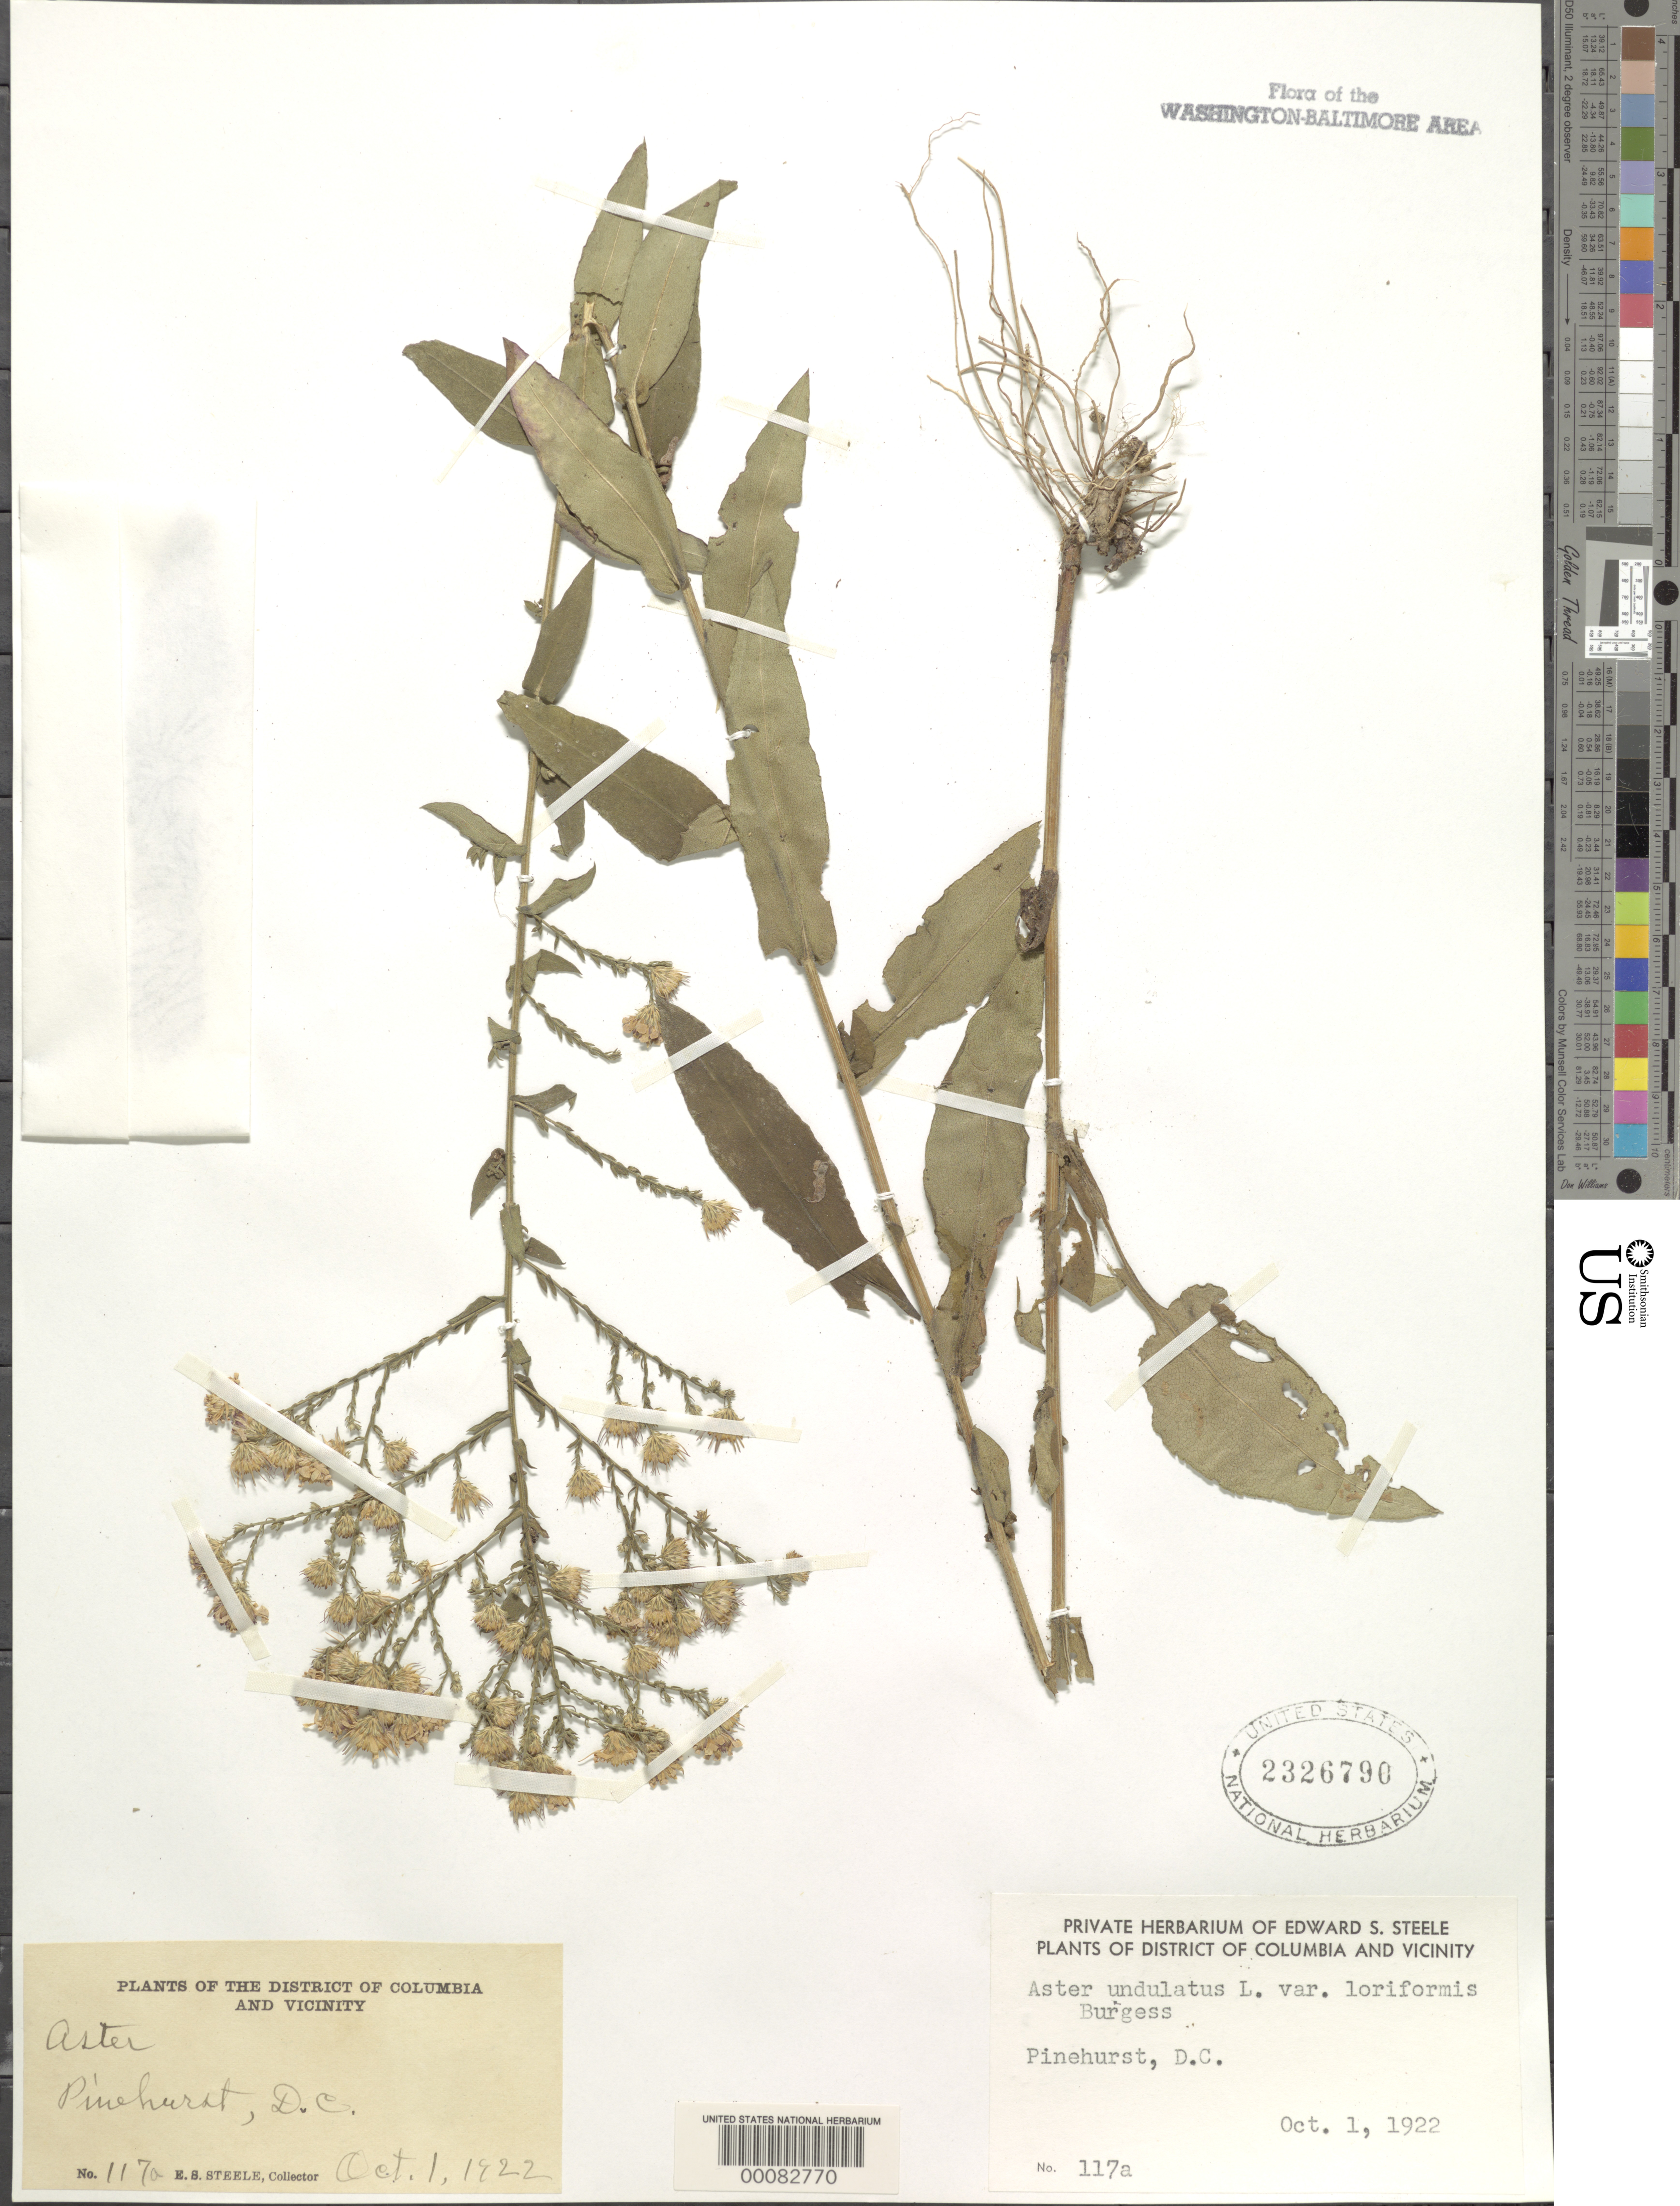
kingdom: Plantae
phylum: Tracheophyta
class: Magnoliopsida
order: Asterales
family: Asteraceae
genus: Symphyotrichum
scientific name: Symphyotrichum undulatum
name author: (L.) G.L. Nesom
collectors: E. Steele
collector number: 117A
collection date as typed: -1 Oct 1922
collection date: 1922-10-01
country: United States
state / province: District of Columbia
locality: Pinehurst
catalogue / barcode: US 2326790